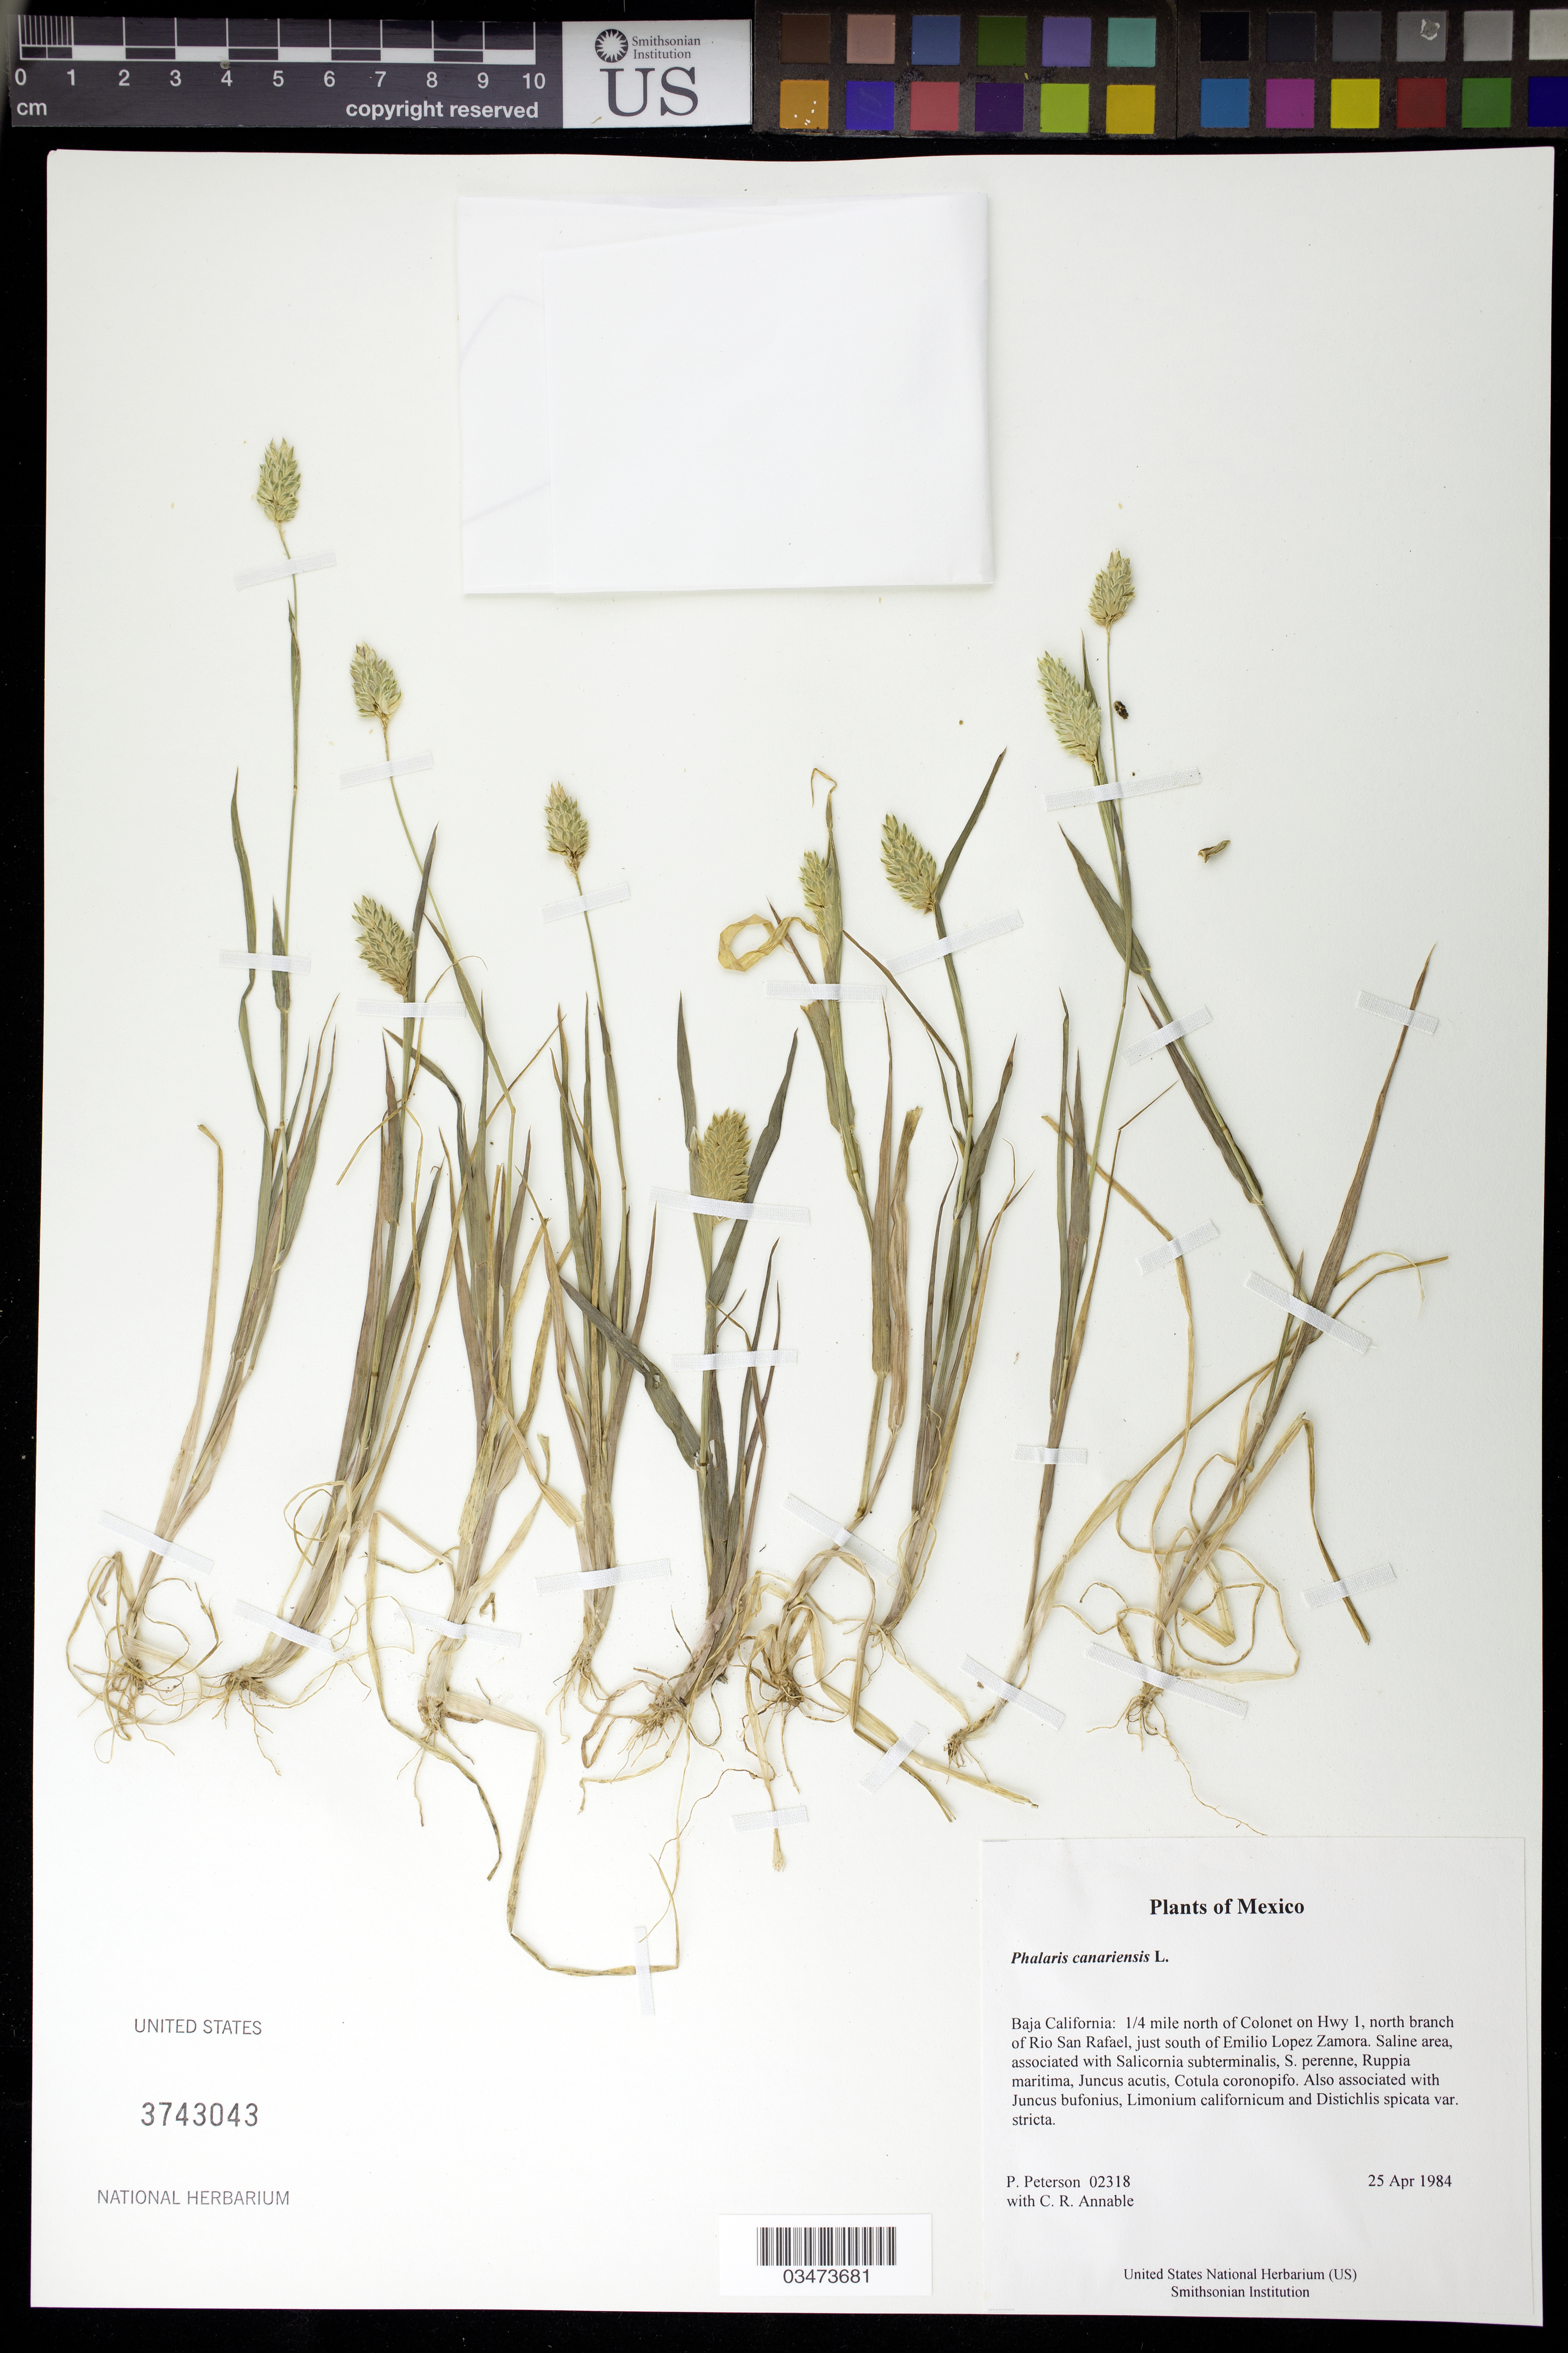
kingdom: Plantae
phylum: Tracheophyta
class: Liliopsida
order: Poales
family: Poaceae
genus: Phalaris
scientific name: Phalaris canariensis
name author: L.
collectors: P. M. Peterson & C. R. Annable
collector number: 02318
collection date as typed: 25 Apr 1984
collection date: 1984-04-25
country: Mexico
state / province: Baja California Norte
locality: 1/4 mile north of Colonet on Hwy 1, north branch of Rio San Rafael, just south of Emilio Lopez Zamora.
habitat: Saline area, associated with Salicornia subterminalis, S. perenne, Ruppia maritima, Juncus acutis, Cotula coronopifo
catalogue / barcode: US 3743043